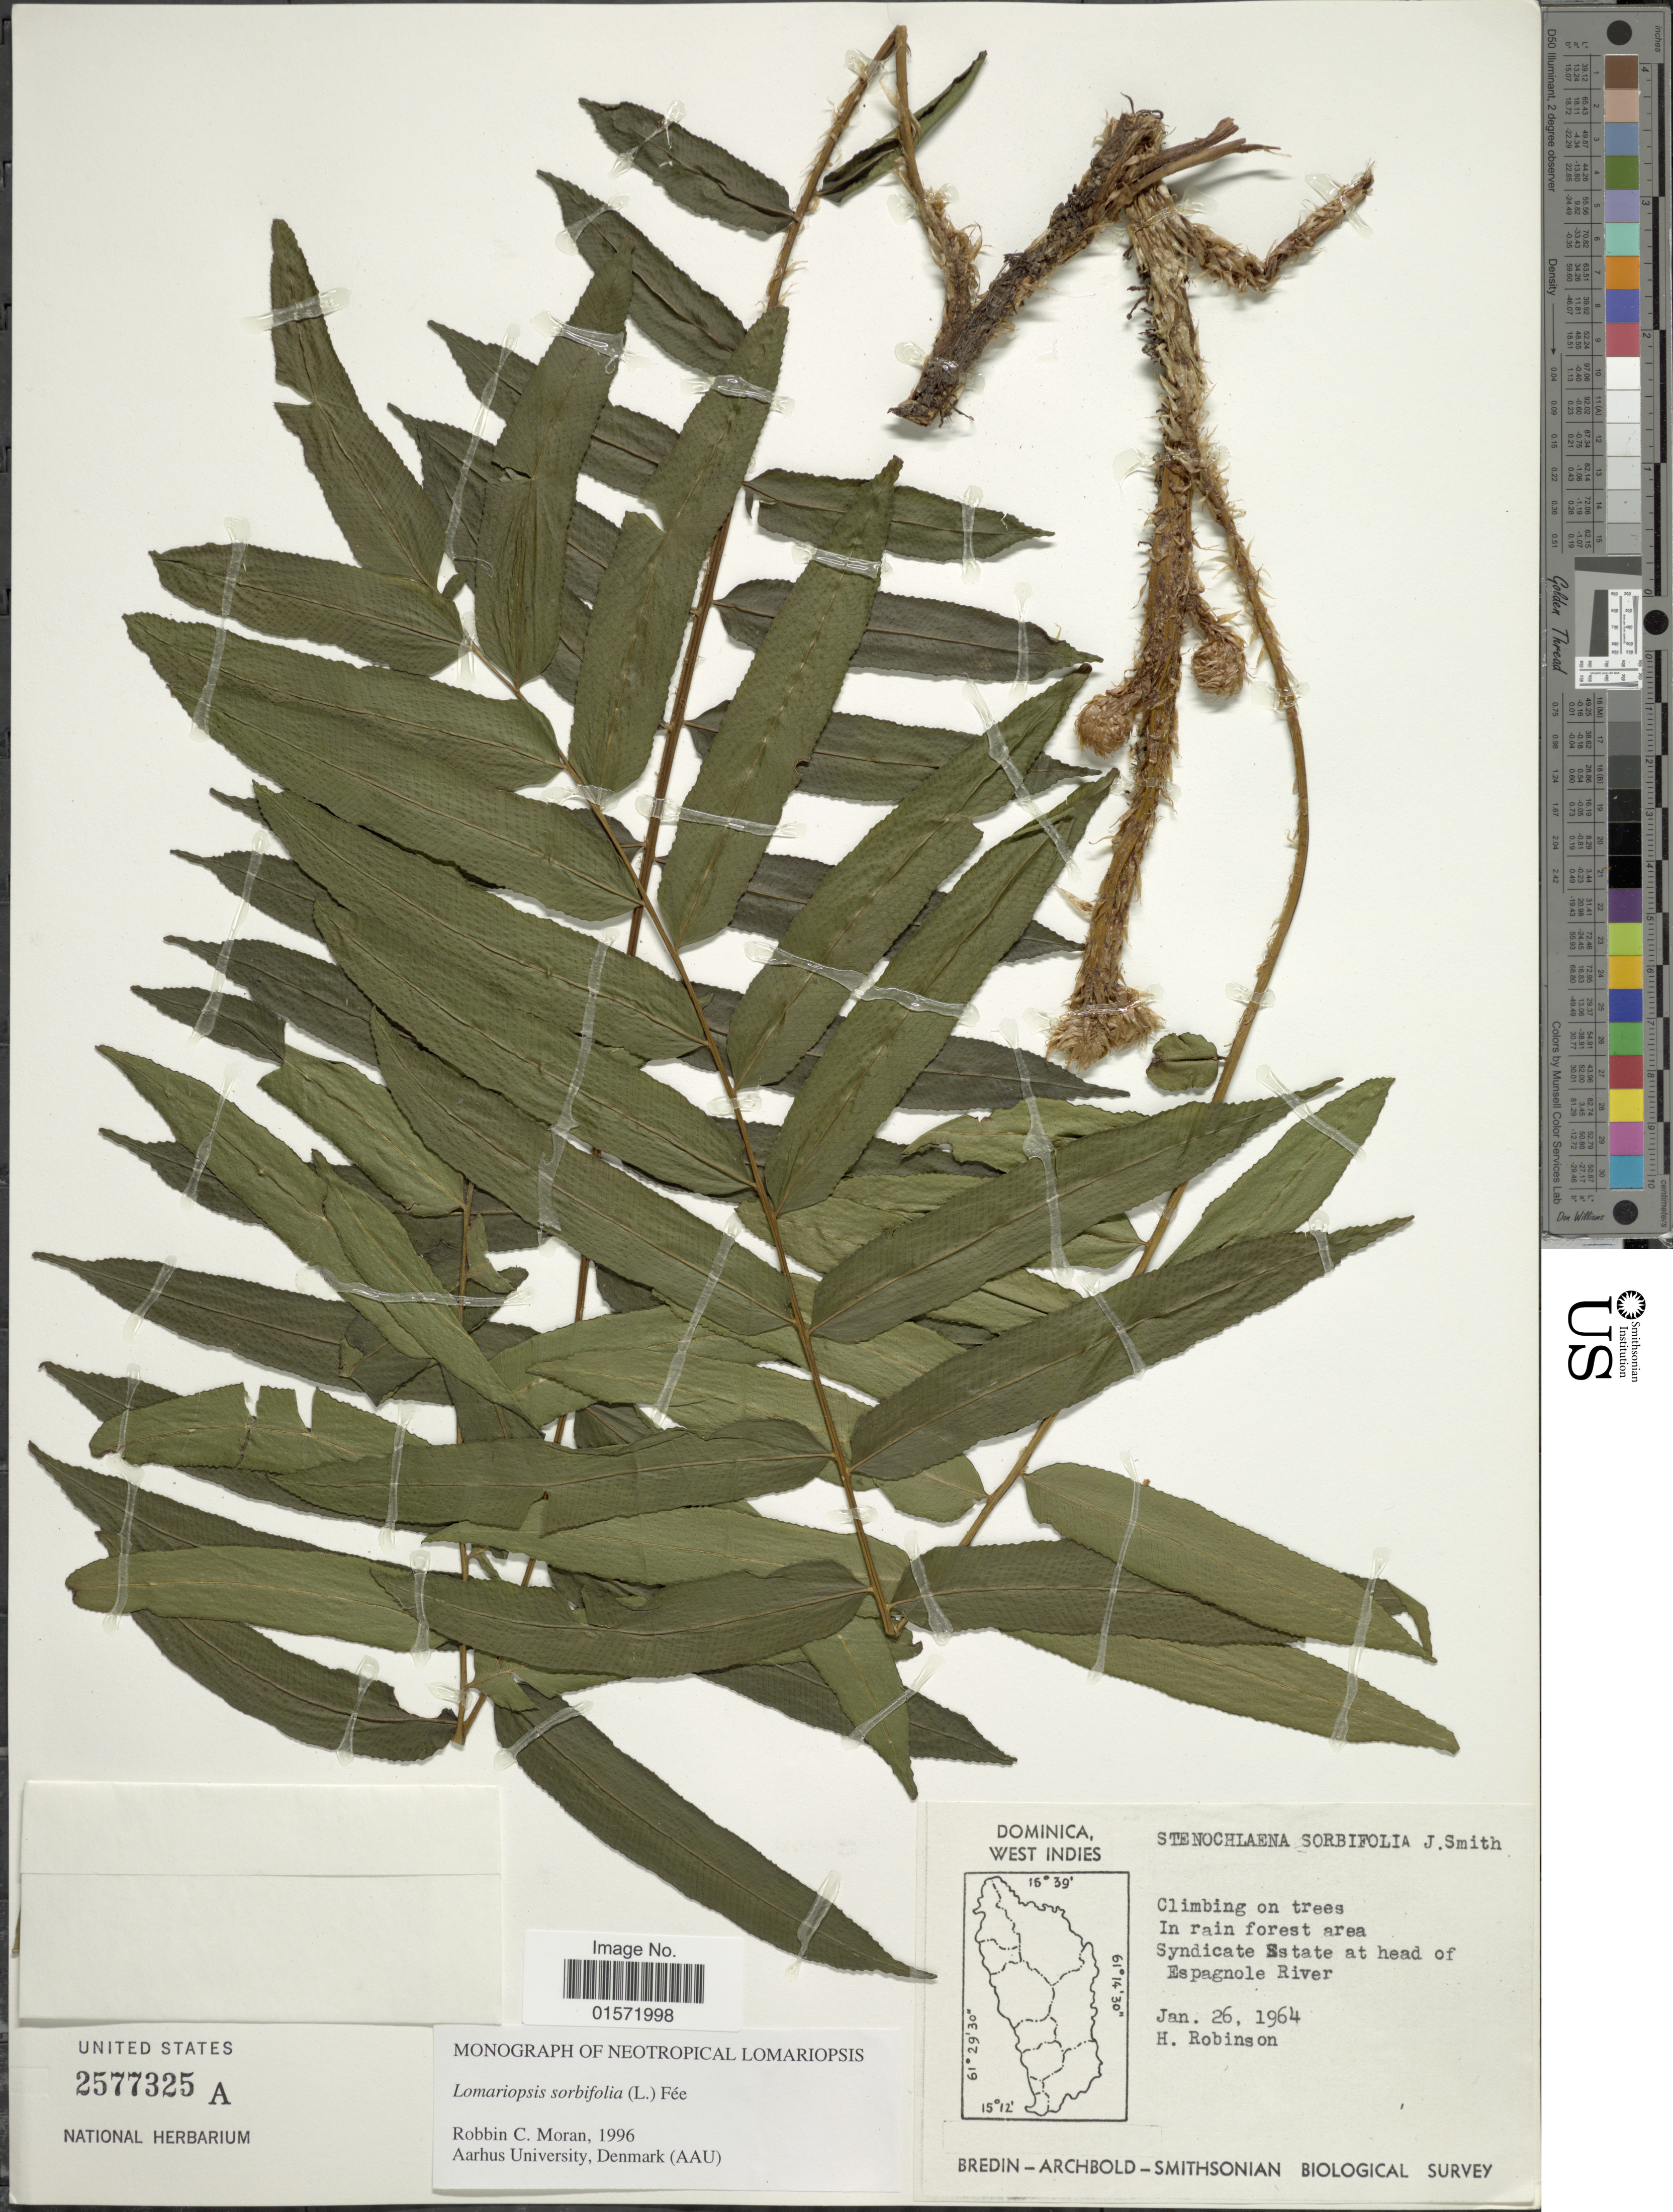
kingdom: Plantae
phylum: Tracheophyta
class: Polypodiopsida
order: Polypodiales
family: Lomariopsidaceae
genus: Lomariopsis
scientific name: Lomariopsis sorbifolia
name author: (L.) Fée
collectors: H. Robinson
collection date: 1964-01-26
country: Dominica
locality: West Indies, In rain forest area Syndicate Estate at head of Espagnole River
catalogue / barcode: US 2577325A